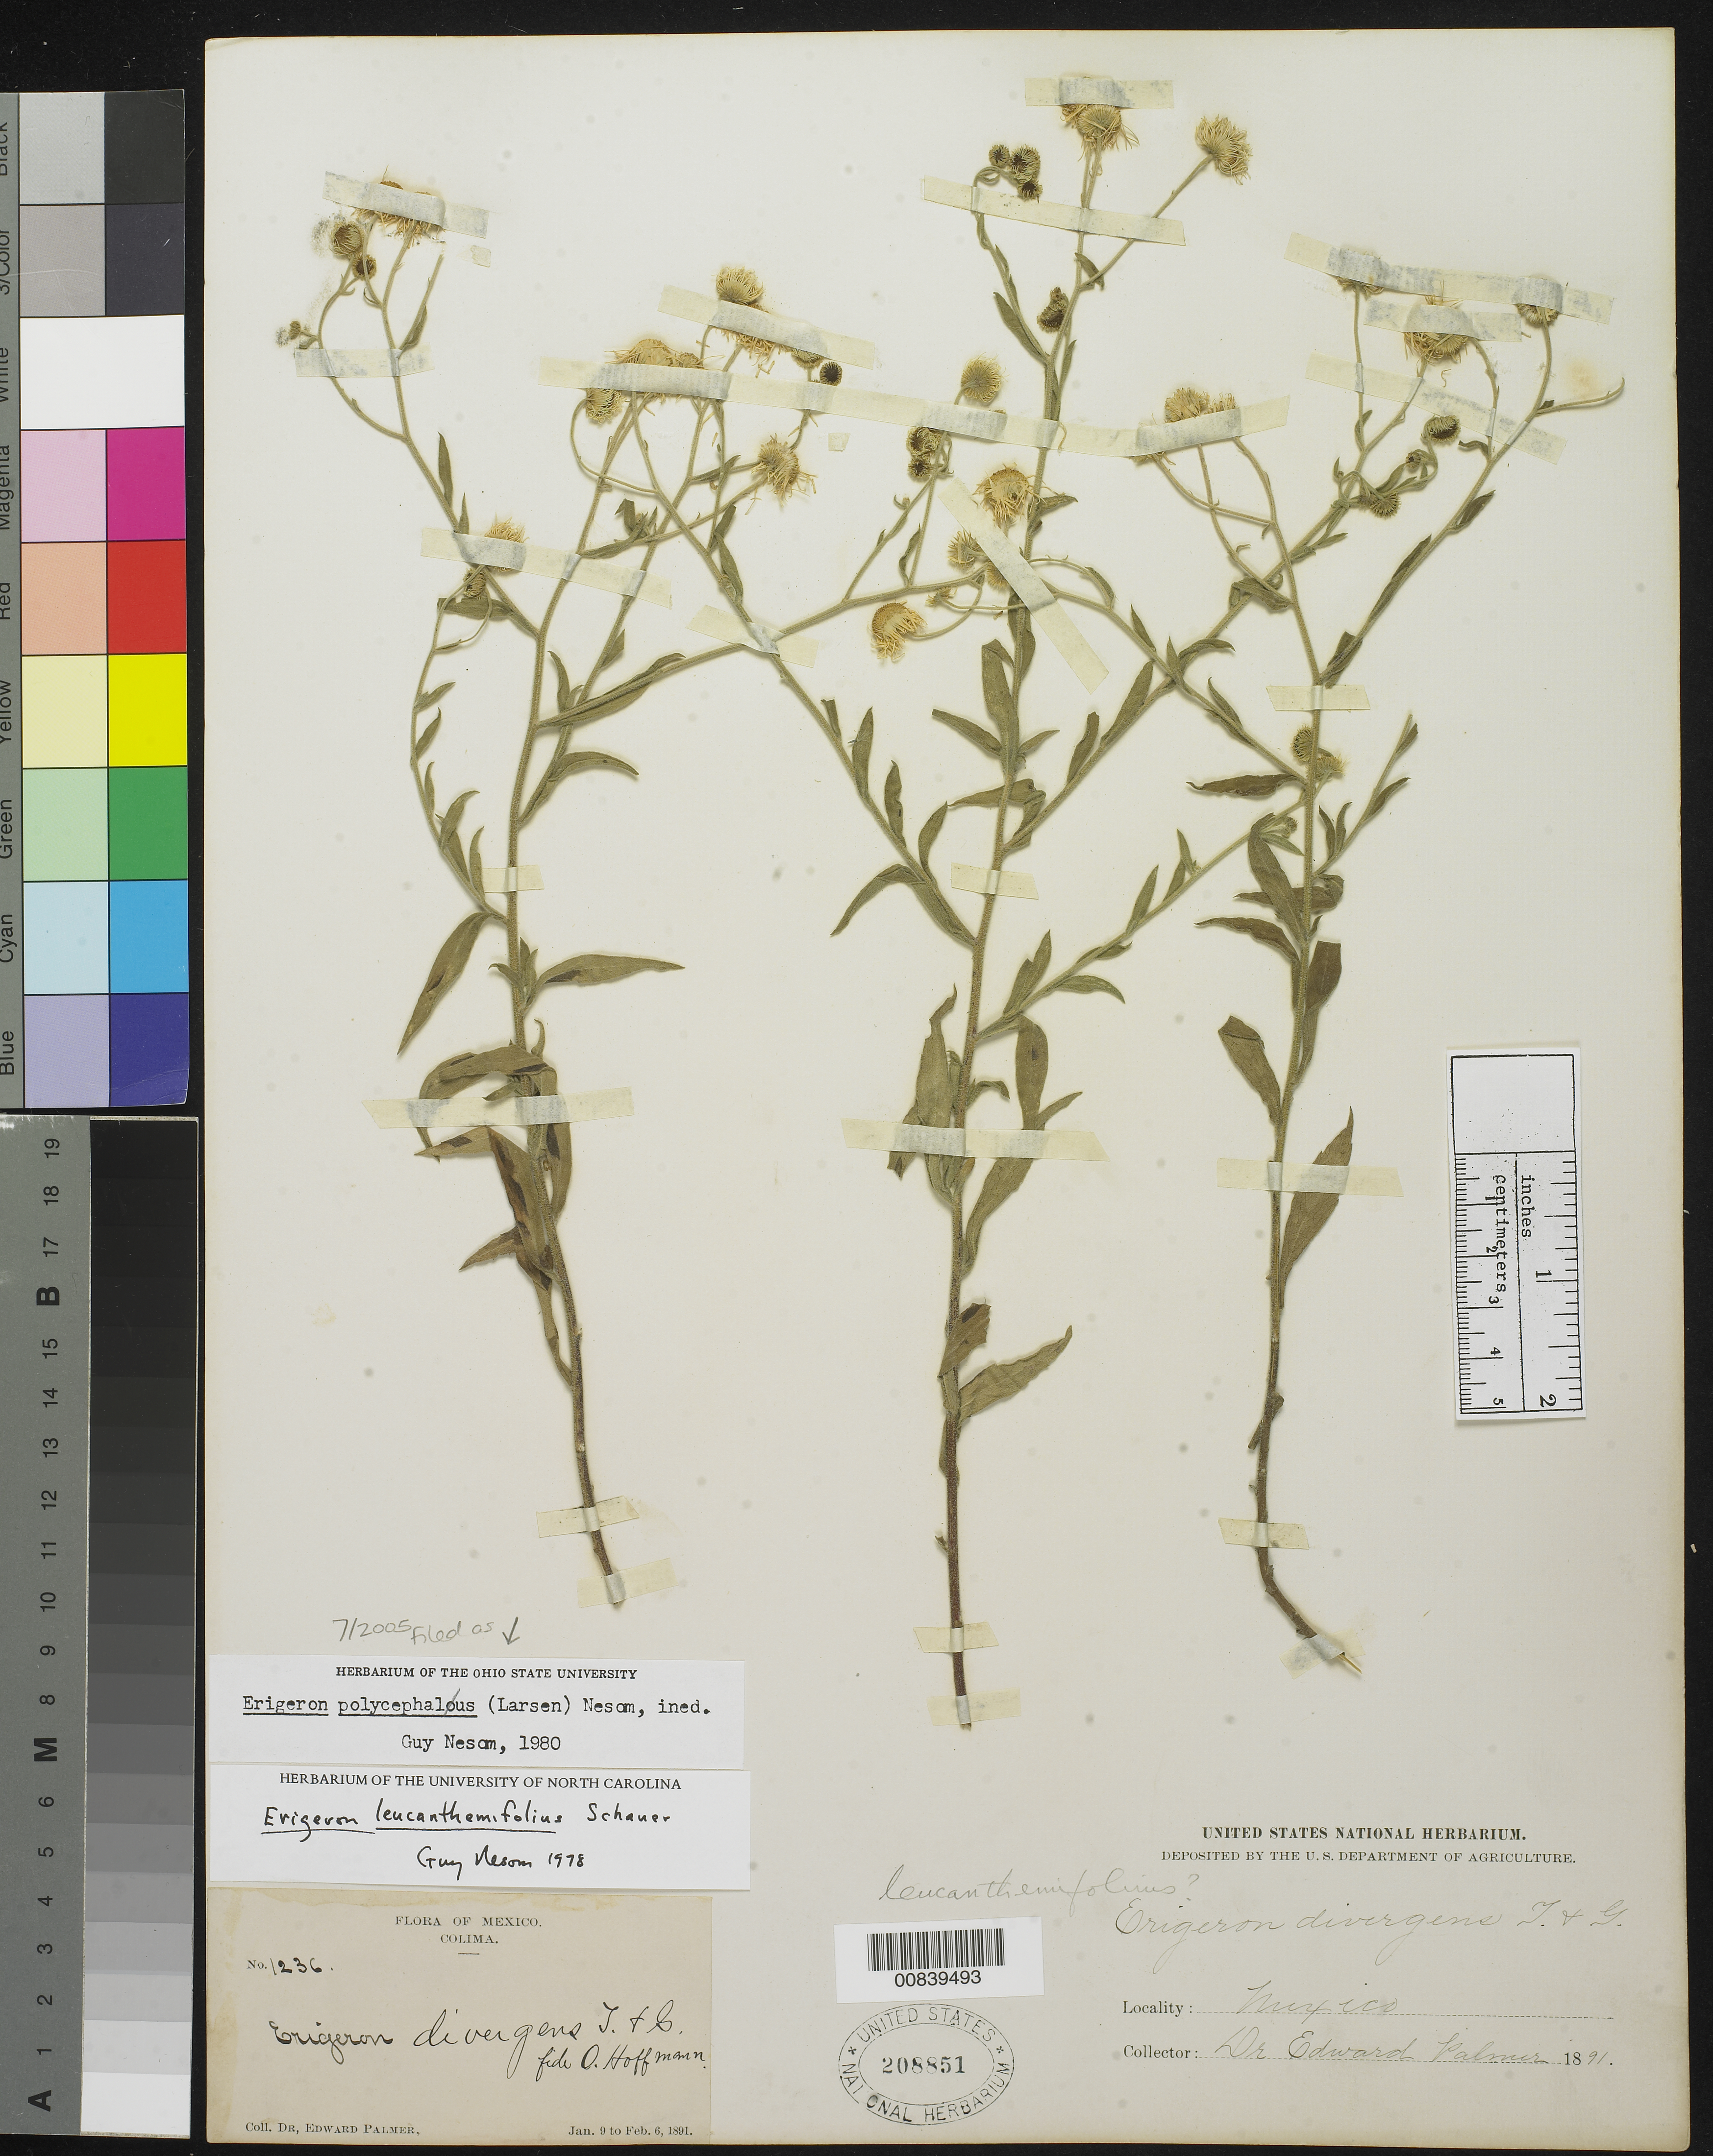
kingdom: Plantae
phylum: Tracheophyta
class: Magnoliopsida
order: Asterales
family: Asteraceae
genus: Erigeron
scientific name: Erigeron polycephalus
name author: (Larsen) G.L. Nesom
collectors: E. Palmer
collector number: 1236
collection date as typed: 09 Jan 1891 to 06 Feb 1891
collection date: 1891-01-09/1891-02-06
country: Mexico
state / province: Colima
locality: Colima.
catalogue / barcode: US 208851